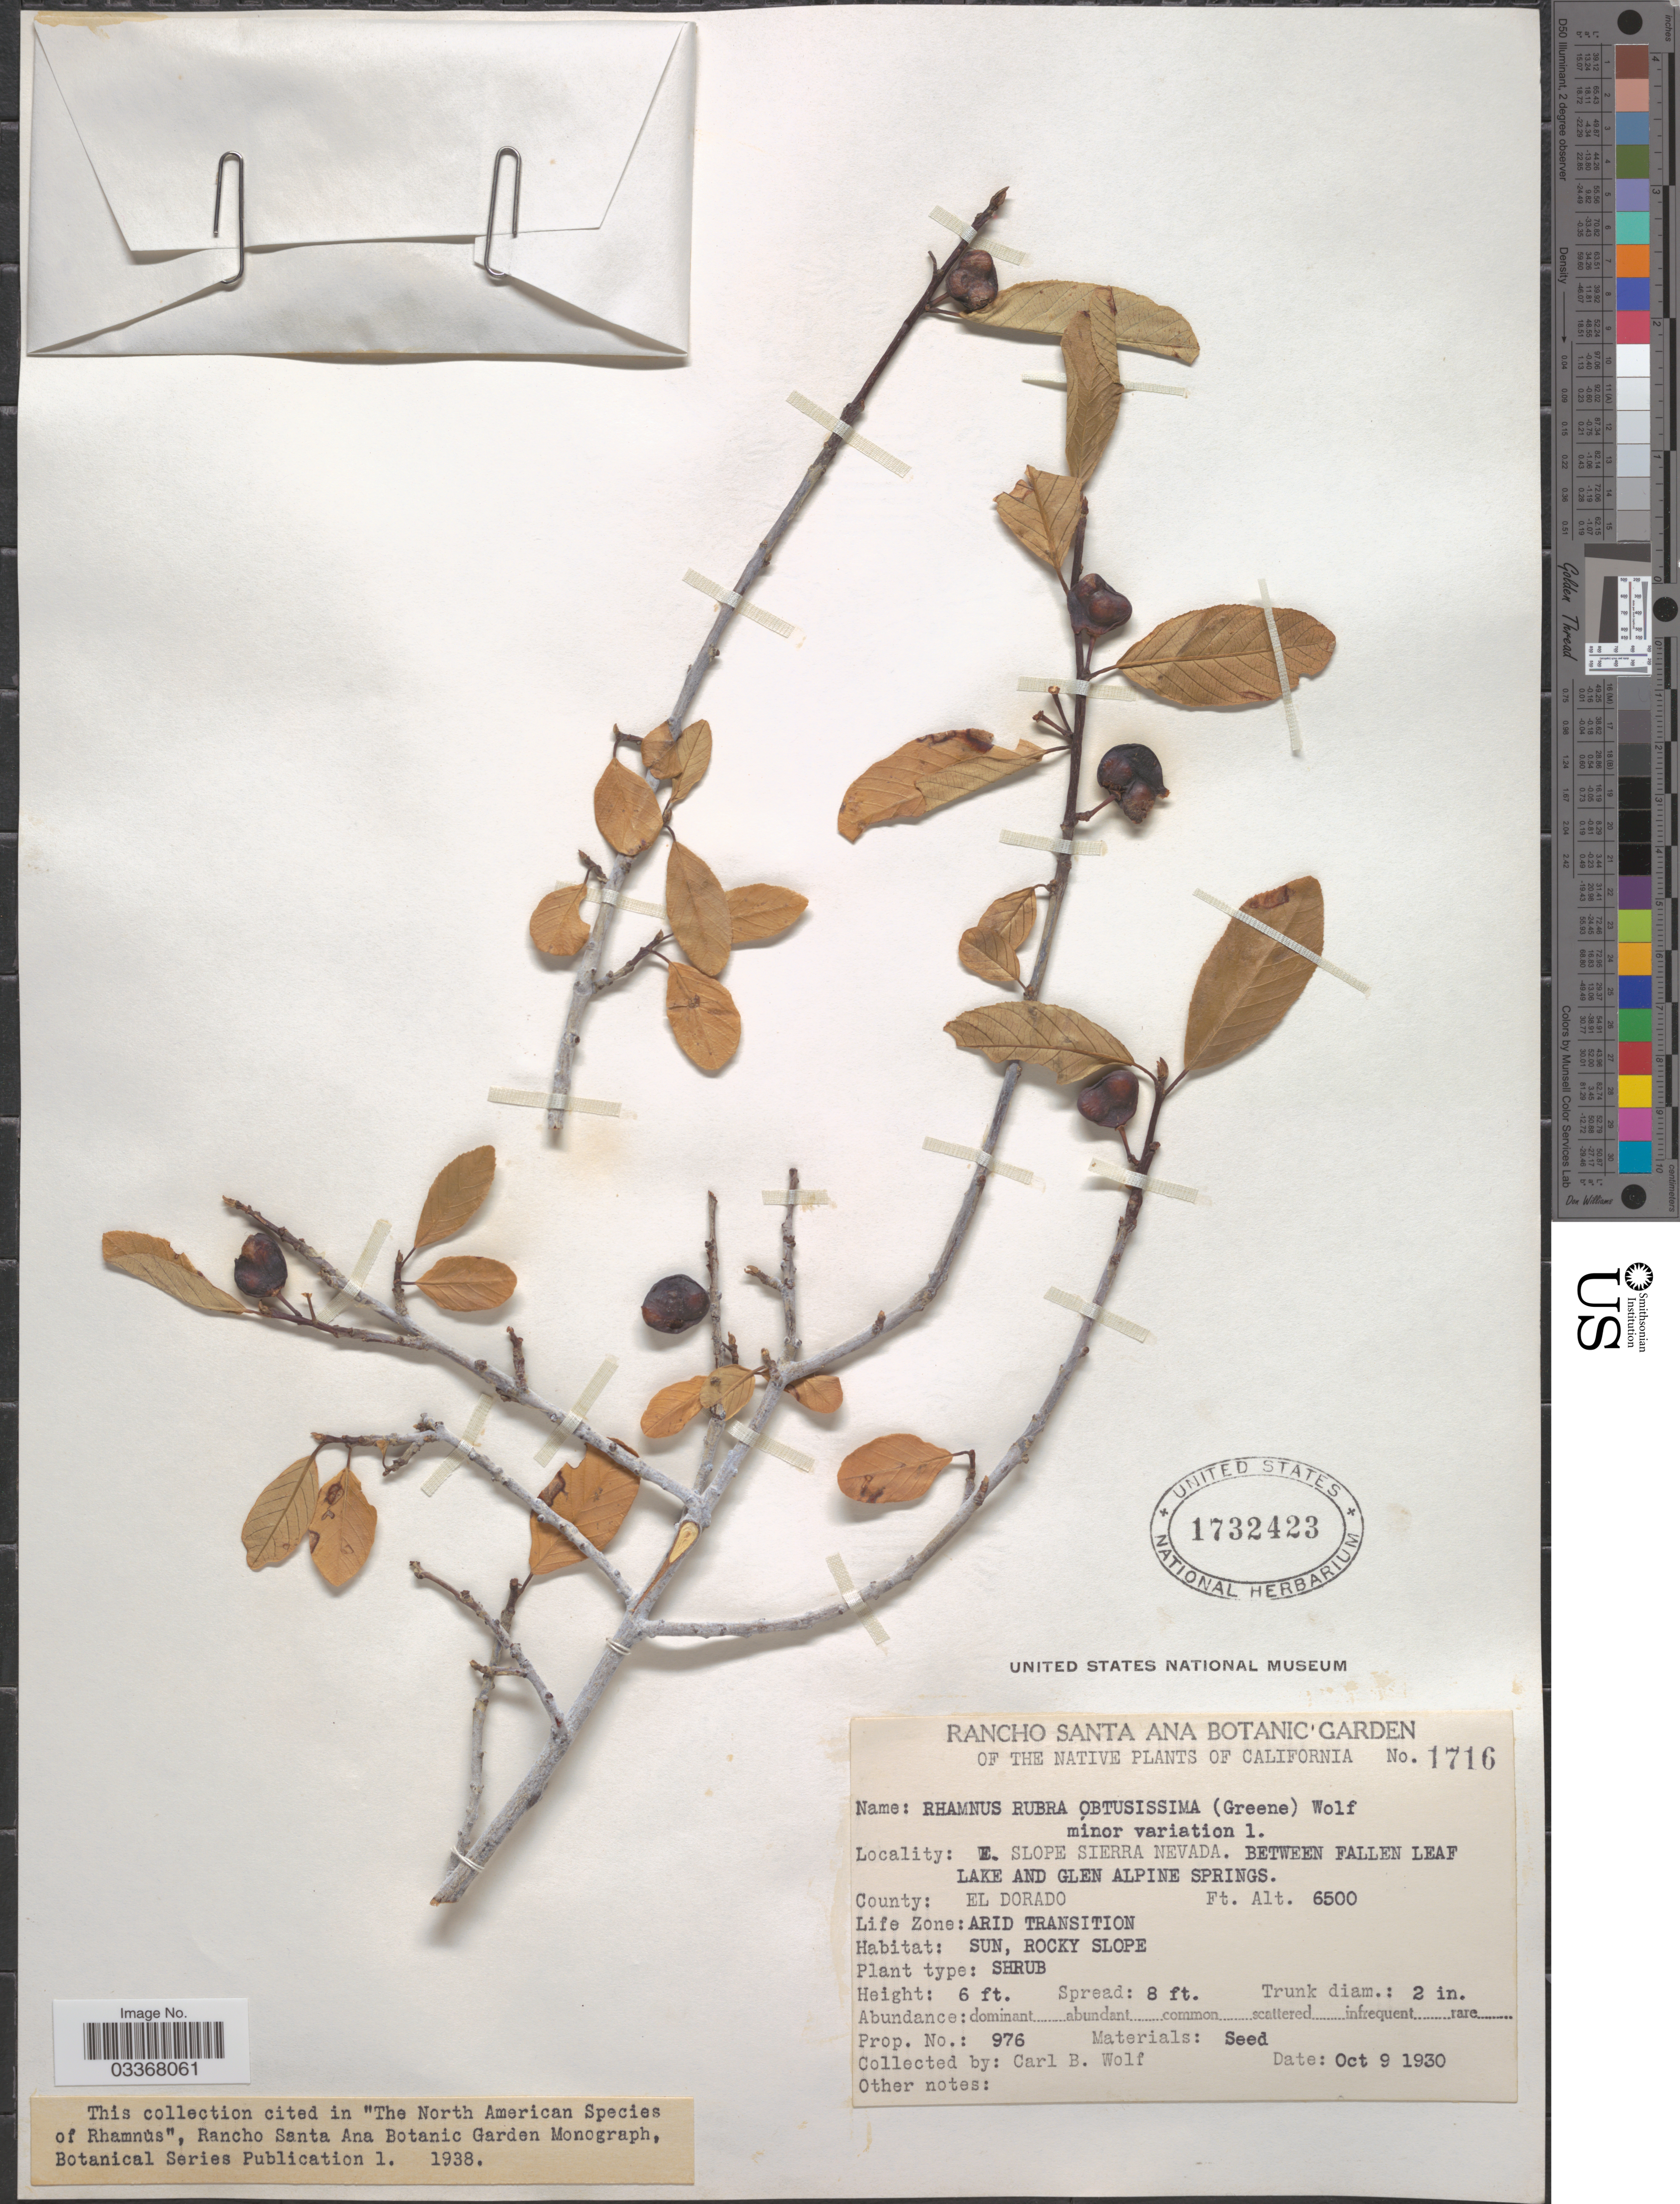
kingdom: Plantae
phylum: Tracheophyta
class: Magnoliopsida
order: Rosales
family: Rhamnaceae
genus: Frangula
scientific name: Frangula rubra subsp. obtusissima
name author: (Greene) Kartesz & Gandhi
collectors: C. B. Wolf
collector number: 1716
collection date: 1930-10-09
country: United States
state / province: California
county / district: El Dorado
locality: E. slope Sierra Nevada. Between Fallen Leaf Lake and Glen Alpine Springs, County: El Dorado.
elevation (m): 1981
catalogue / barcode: US 1732423